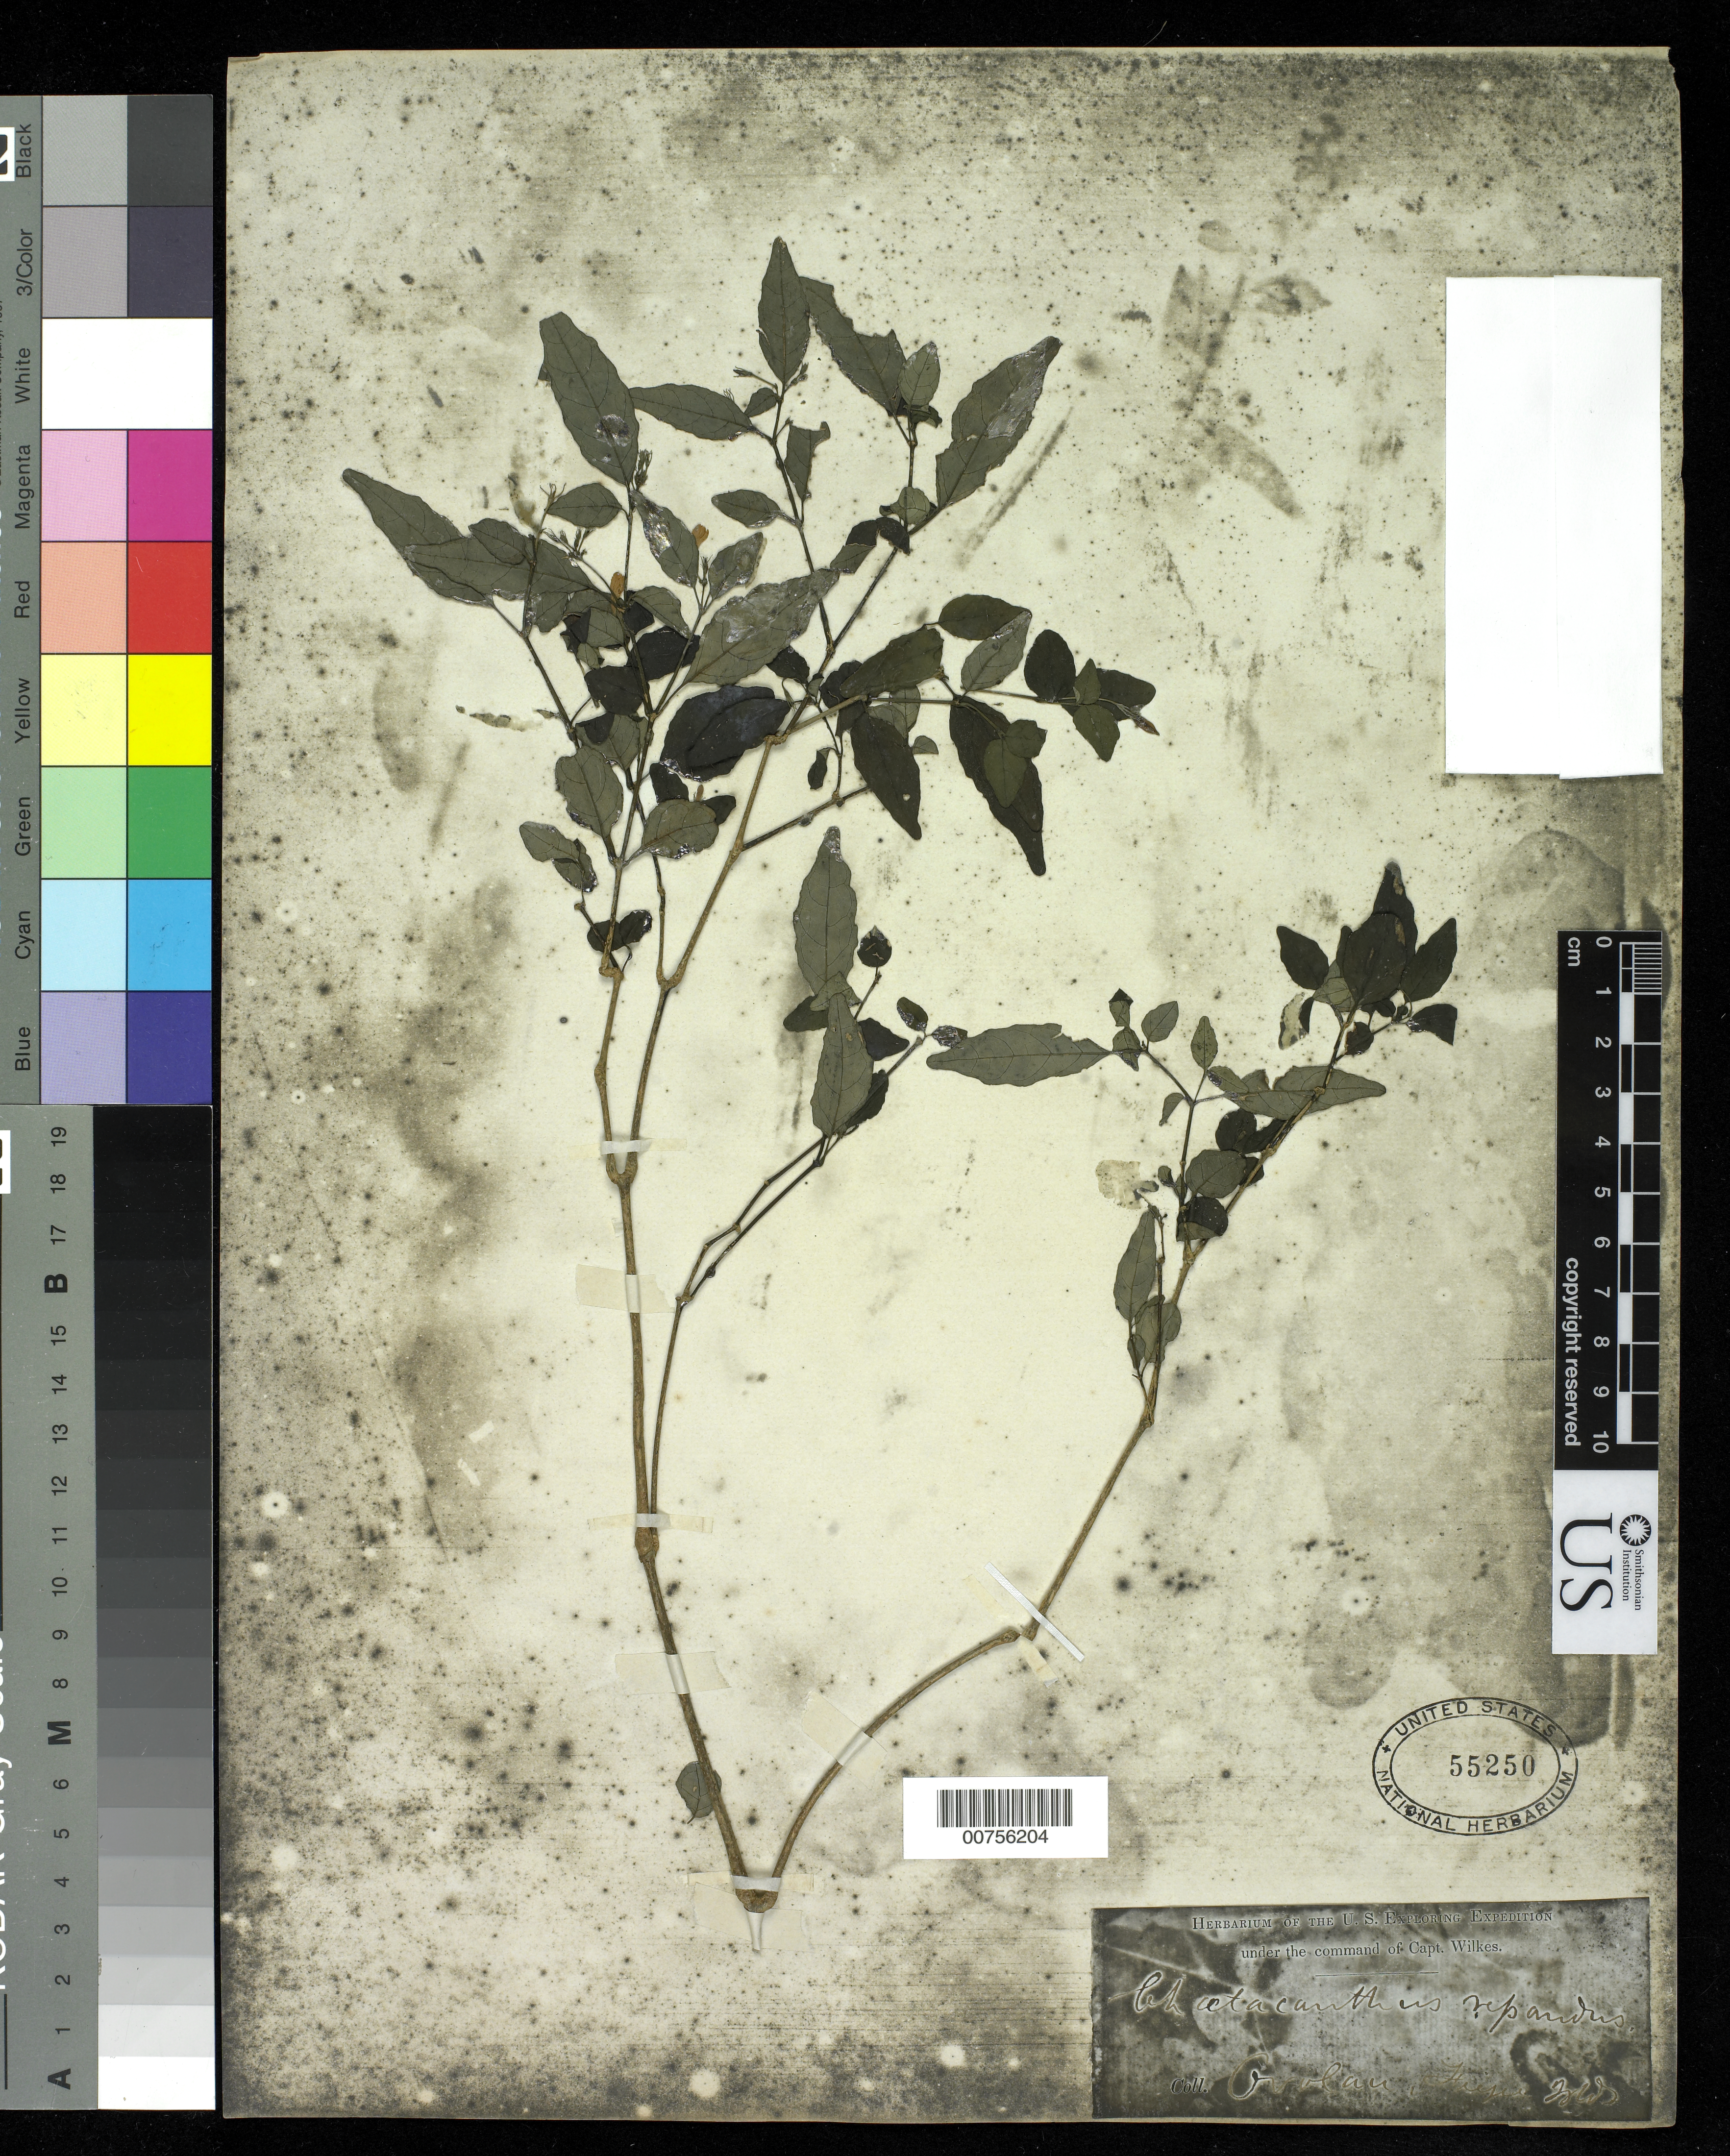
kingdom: Plantae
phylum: Tracheophyta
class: Magnoliopsida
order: Lamiales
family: Acanthaceae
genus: Strobilanthes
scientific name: Strobilanthes sp.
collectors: Wilkes Explor. Exped.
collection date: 1838/1842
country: Fiji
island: Ovalau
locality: Ovalau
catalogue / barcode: US 55250